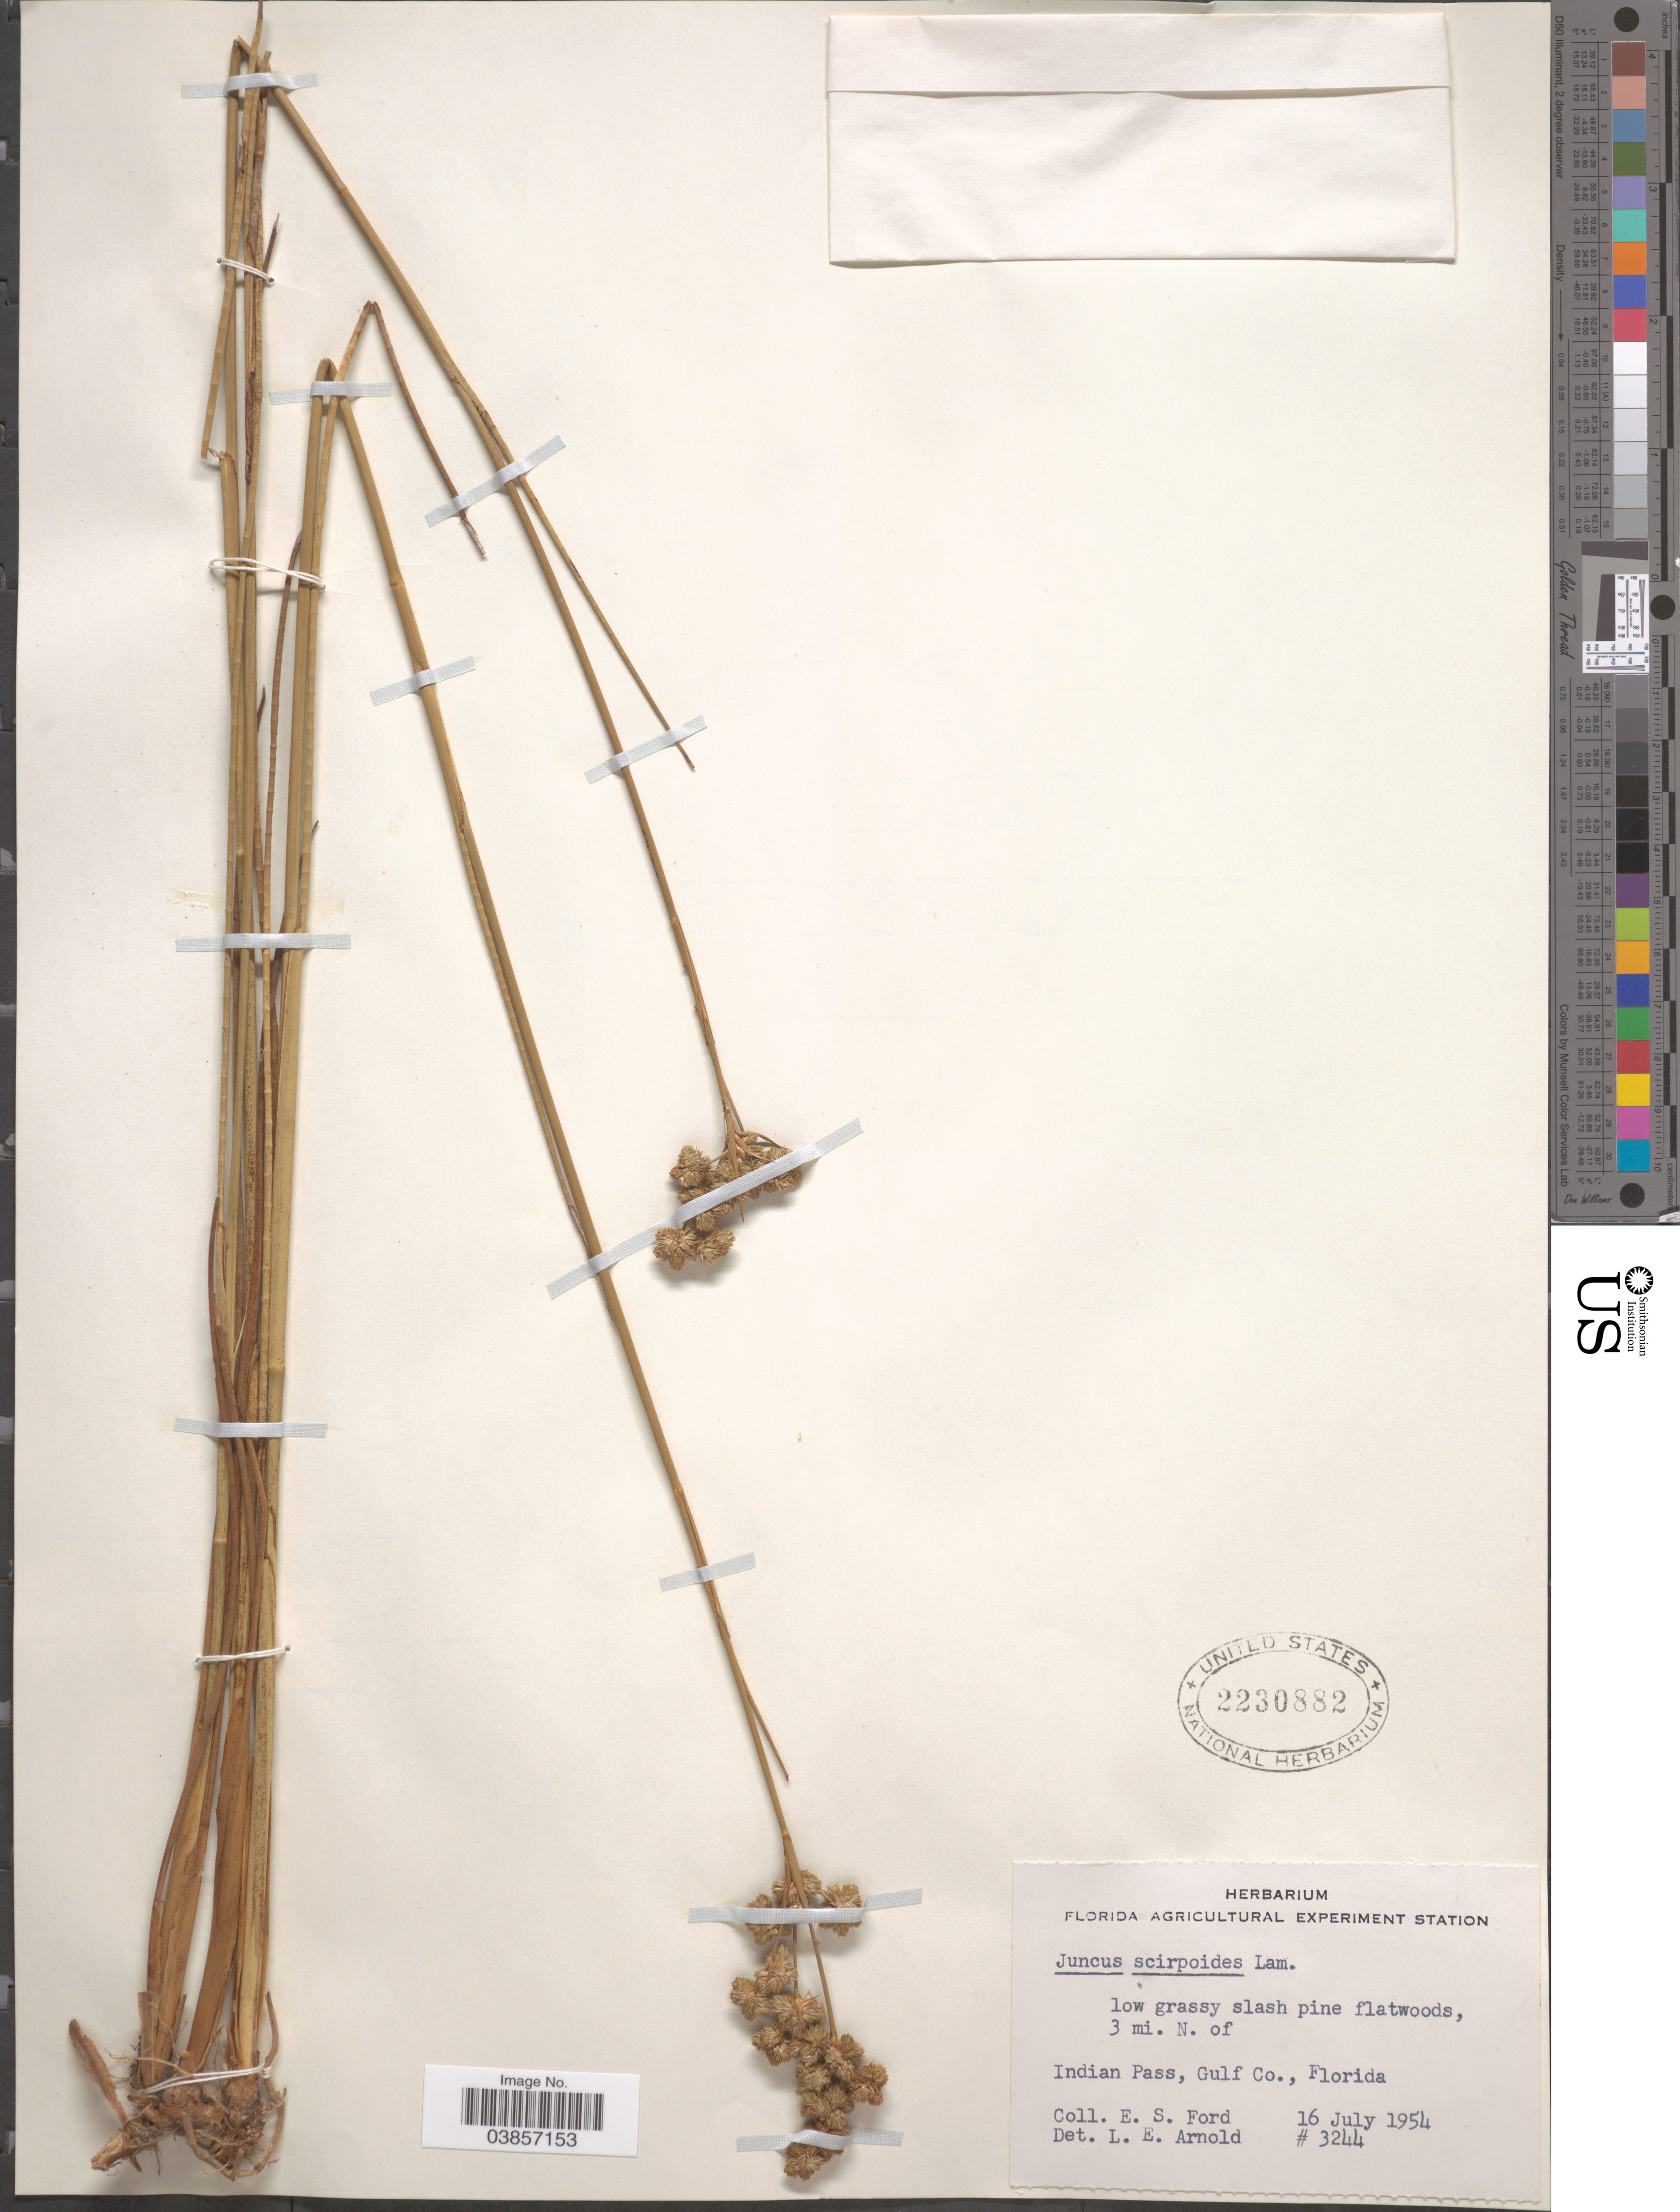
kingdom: Plantae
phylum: Tracheophyta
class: Liliopsida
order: Poales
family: Juncaceae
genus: Juncus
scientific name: Juncus scirpoides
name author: Lam.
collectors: E. Ford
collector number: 3244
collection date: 1954-07-16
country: United States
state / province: Florida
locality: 3 mi. N. of Indian Pass, Gulf Co.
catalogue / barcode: US 2230882